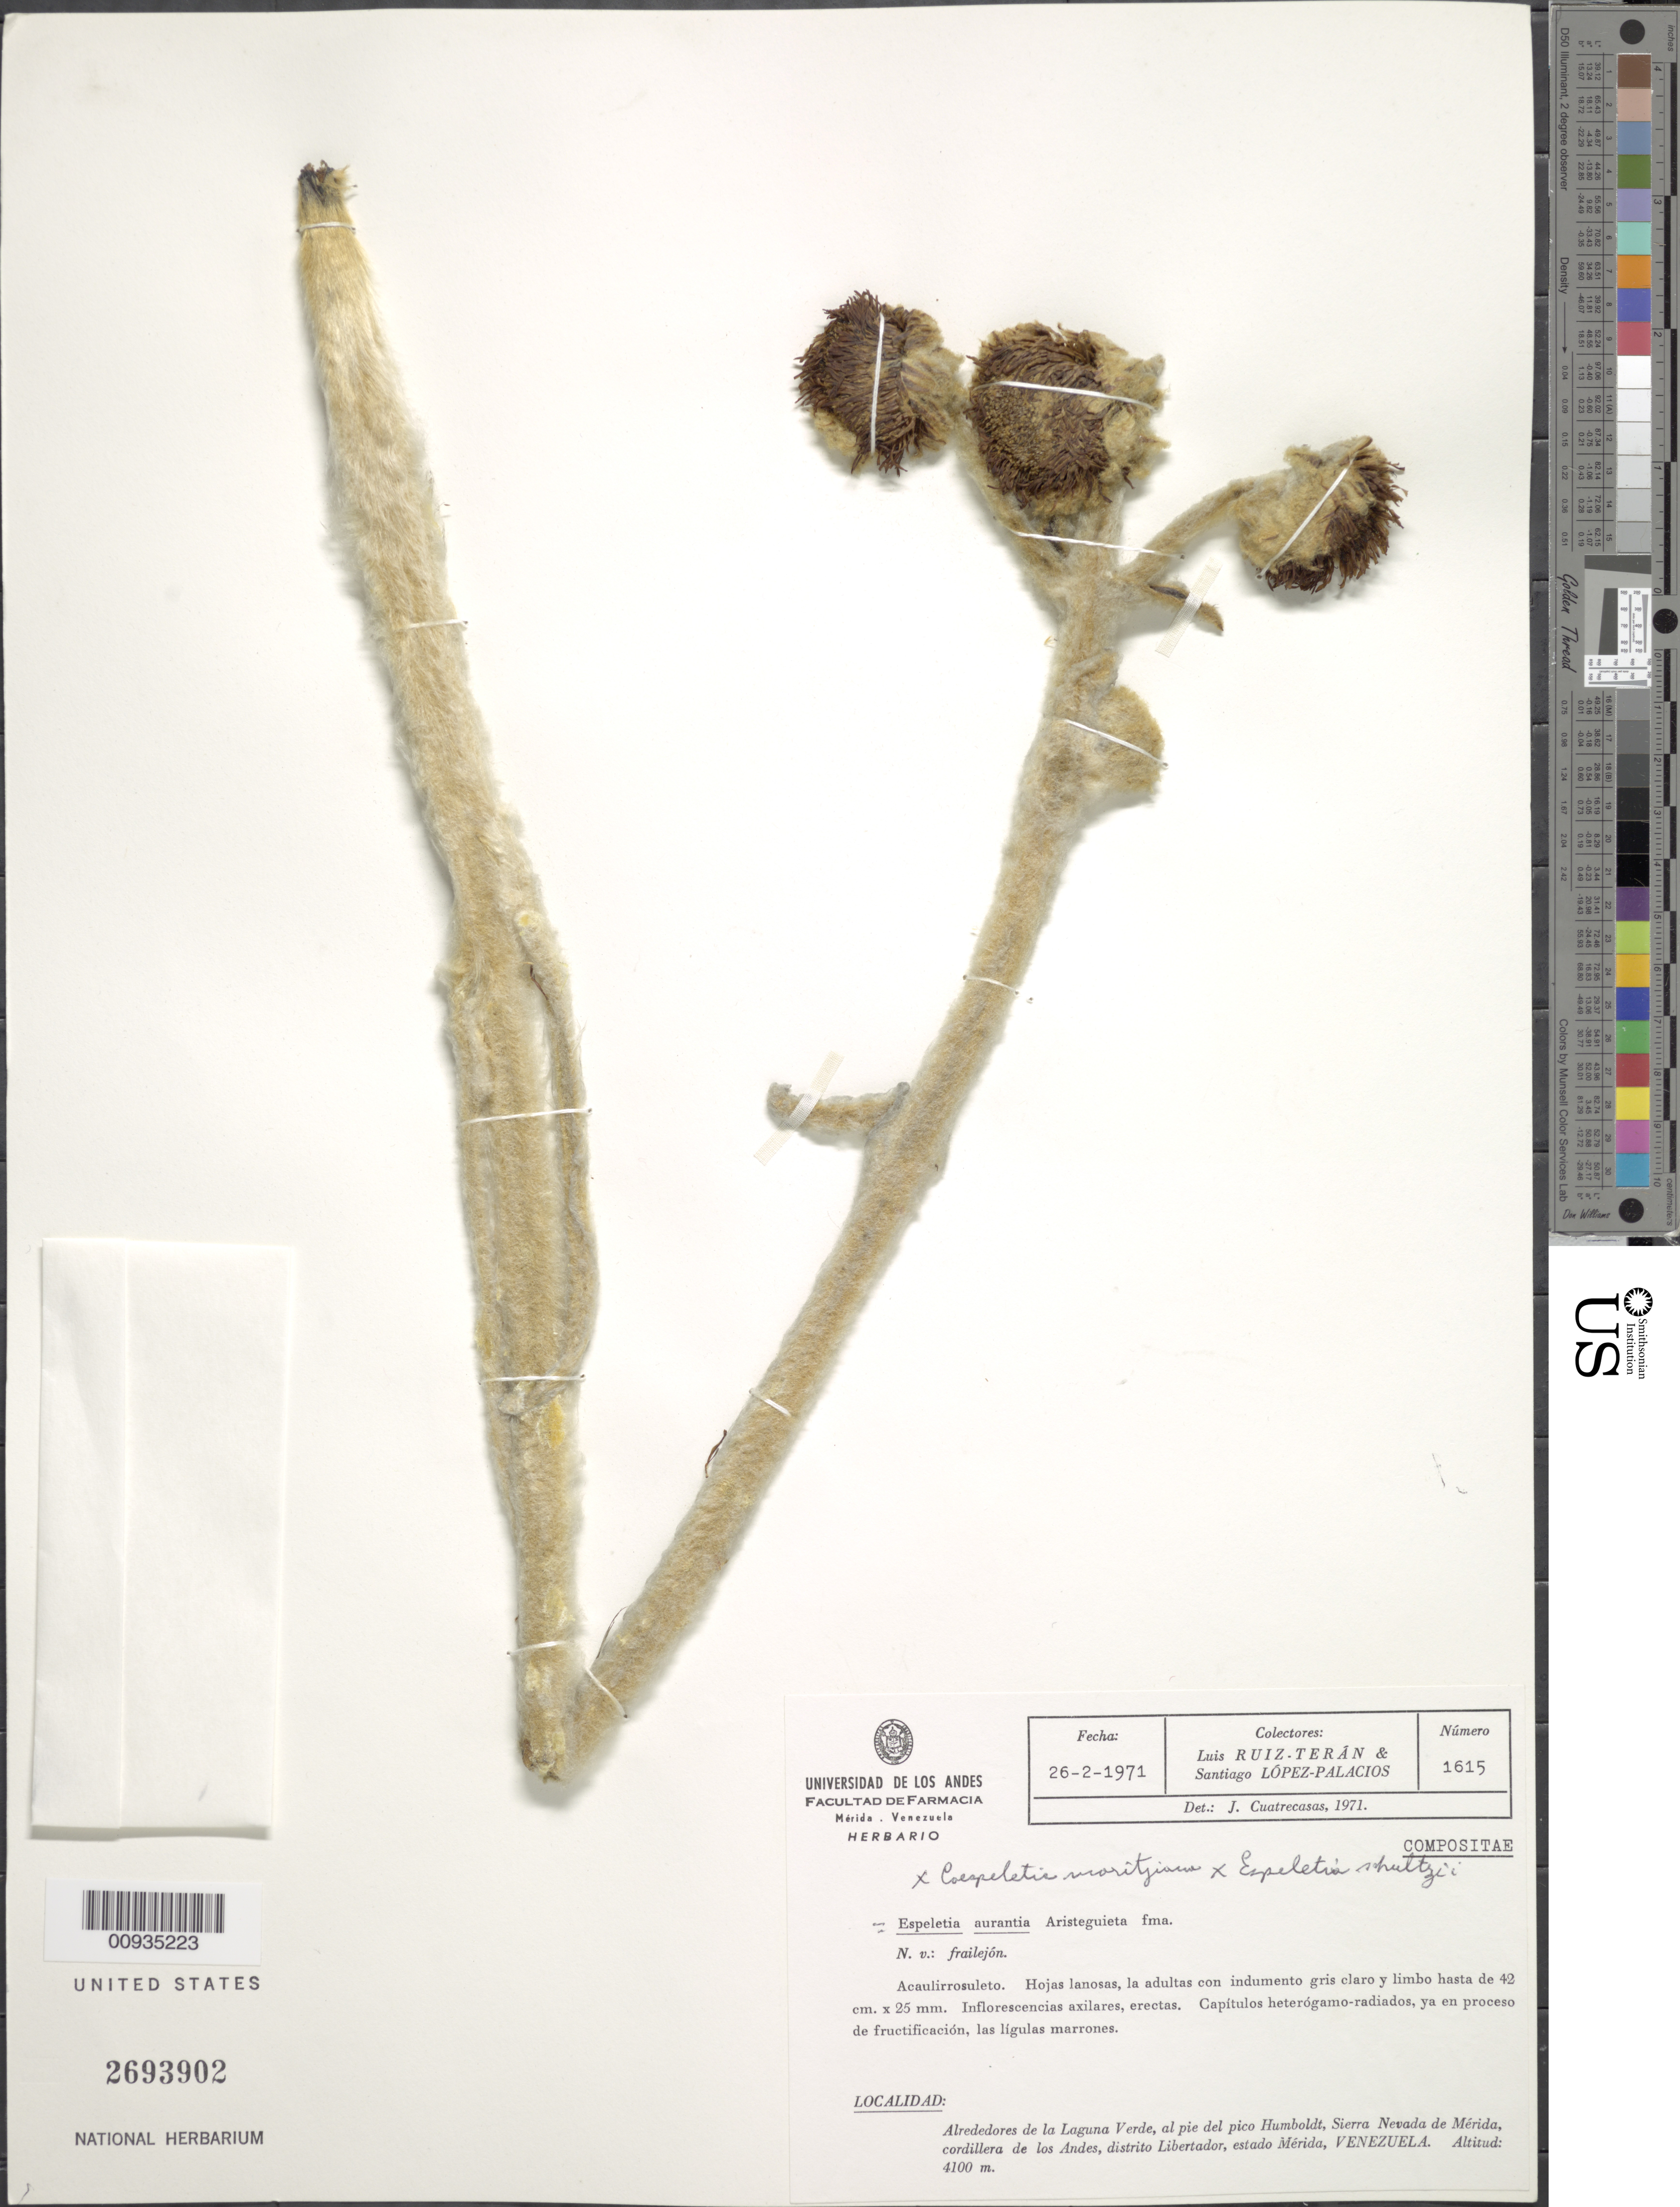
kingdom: Plantae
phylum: Tracheophyta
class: Magnoliopsida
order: Asterales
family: Asteraceae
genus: Coespeletia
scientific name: Coespeletia x aurantia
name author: Aristeg.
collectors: L. E. Ruíz-Terán & S. López-Palacios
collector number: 1615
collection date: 1971-02-26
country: Venezuela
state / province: Mérida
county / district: Libertador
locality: Alrededores de la Laguna Verde, al pie del pico Humboldt, Sierra Nevada de Mérida, cordillera de los Andes.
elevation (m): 4100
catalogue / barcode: US 2693902